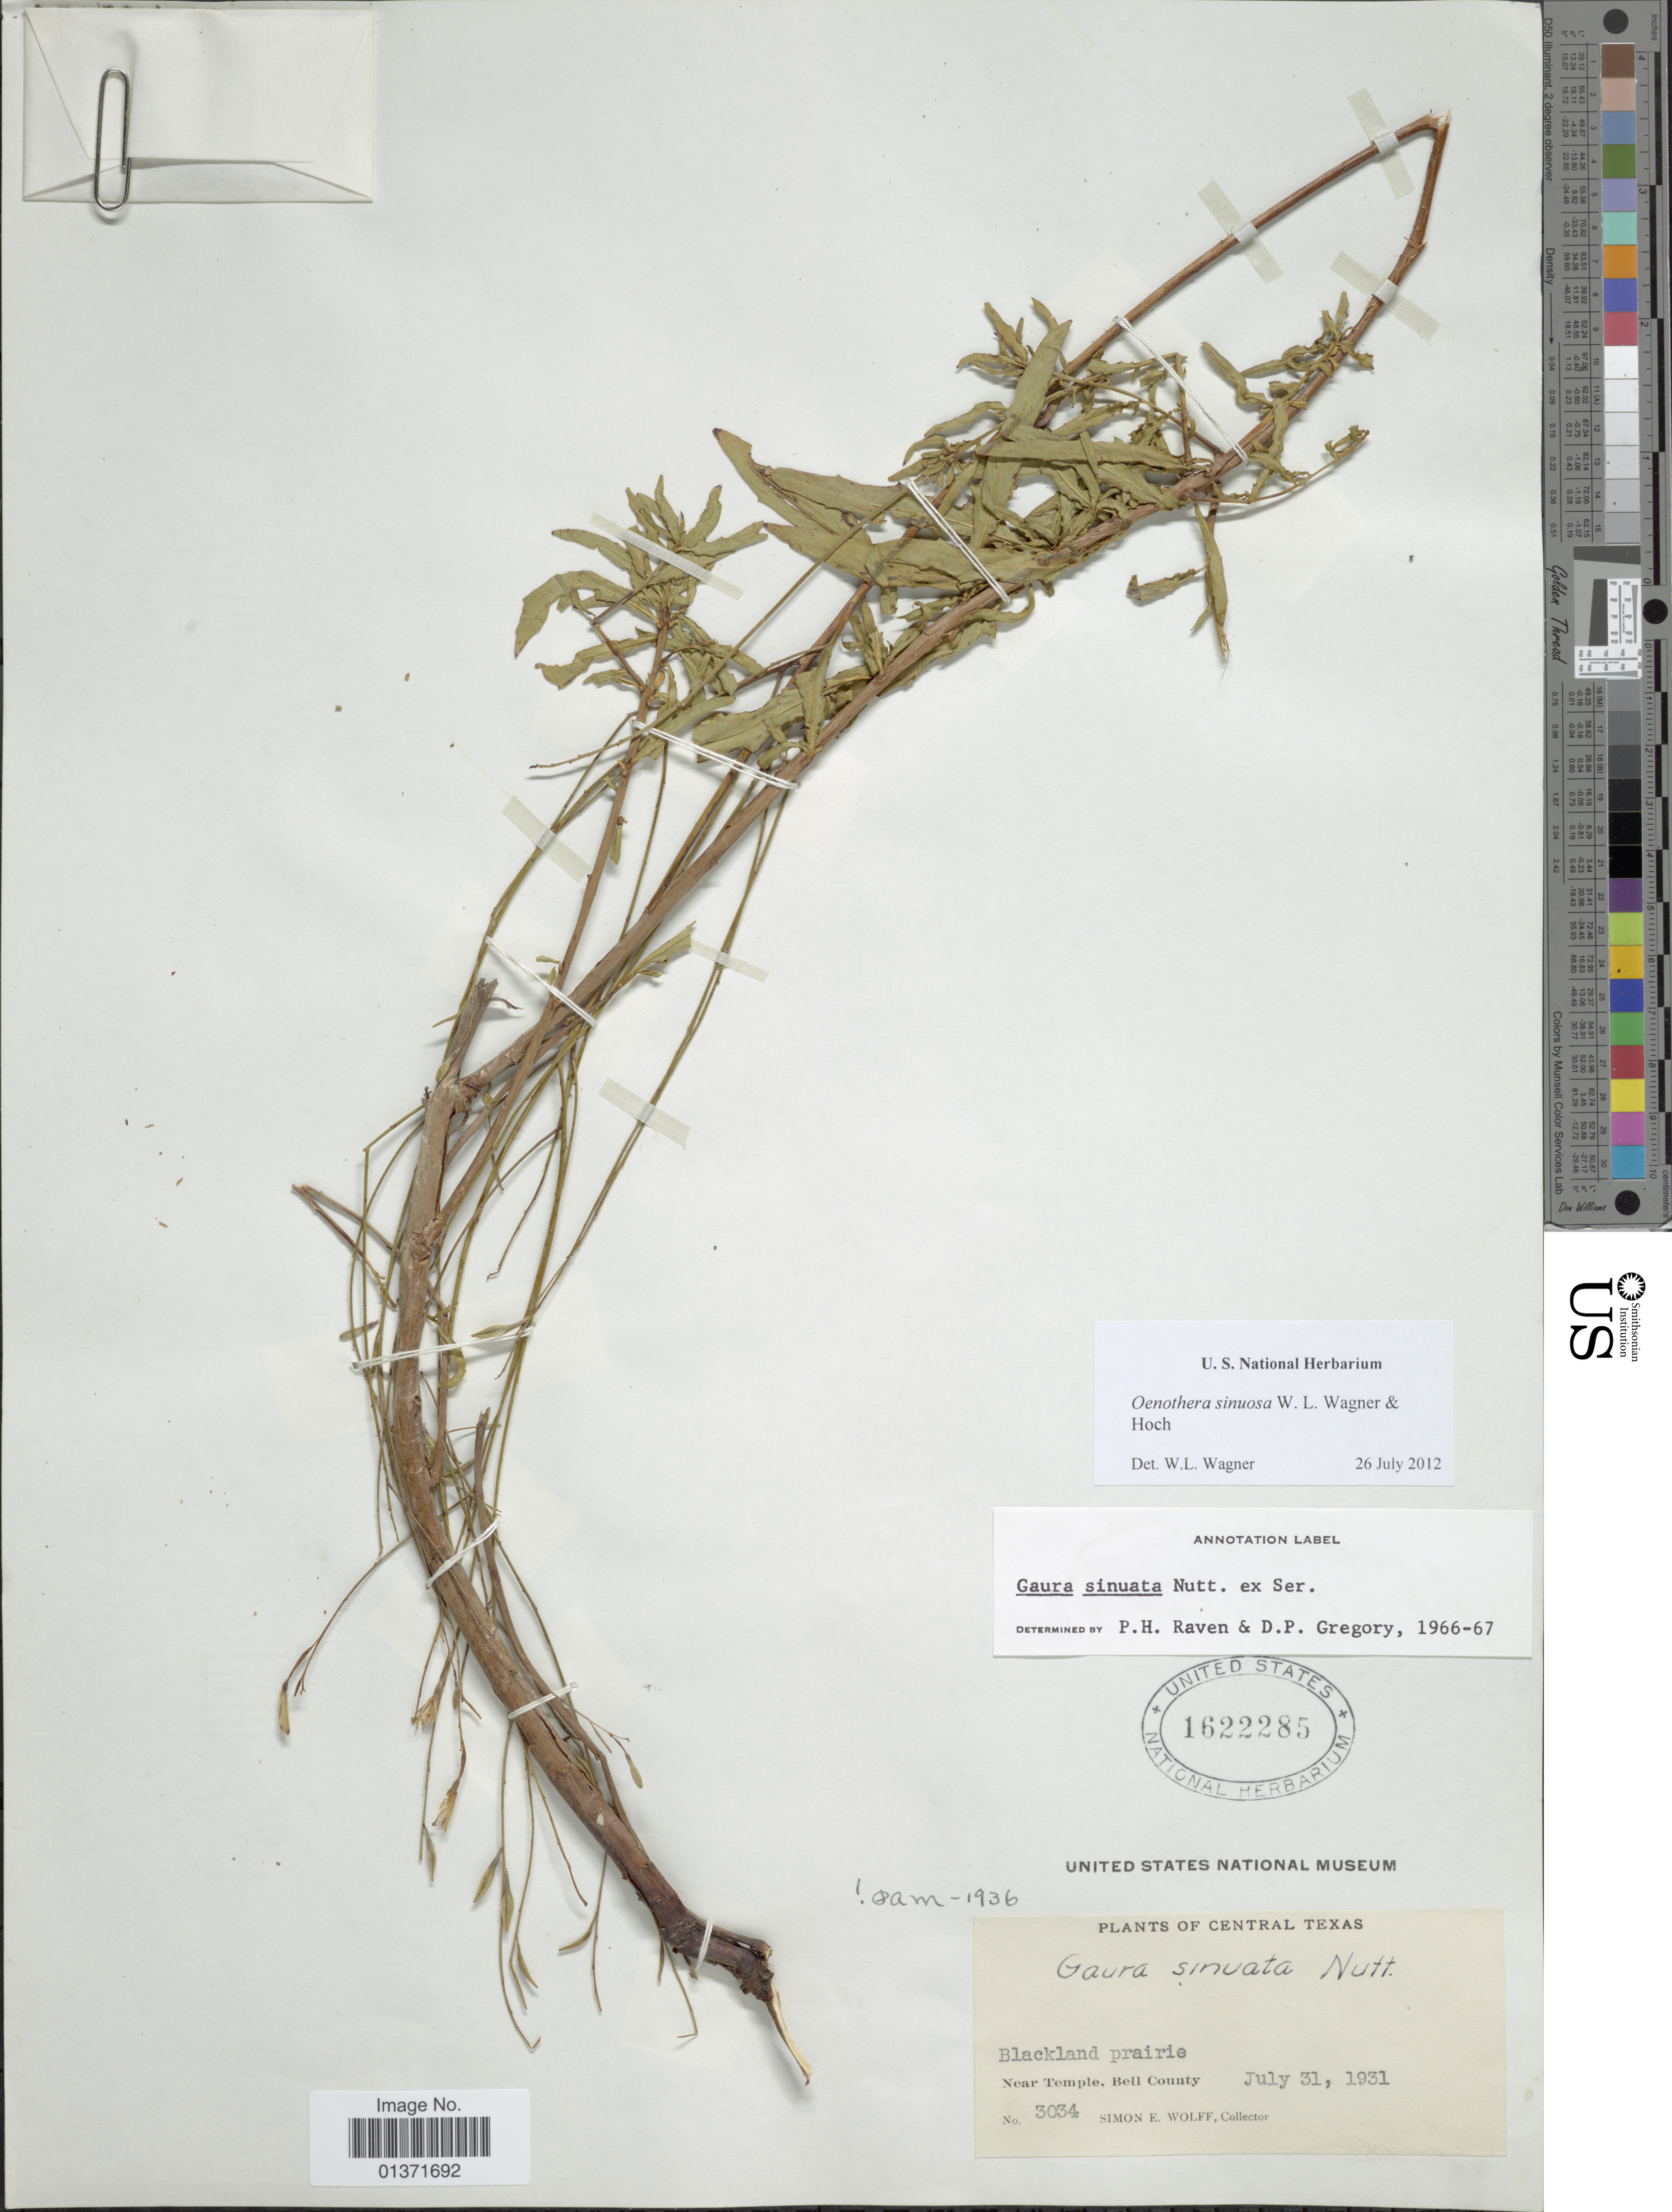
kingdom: Plantae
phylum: Tracheophyta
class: Magnoliopsida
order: Myrtales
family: Onagraceae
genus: Oenothera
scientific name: Oenothera sinuosa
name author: Nutt. ex Ser.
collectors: S. E. Wolff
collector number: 3034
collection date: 1931-07-31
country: United States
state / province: Texas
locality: Near Temple, Bell County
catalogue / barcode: US 1622285